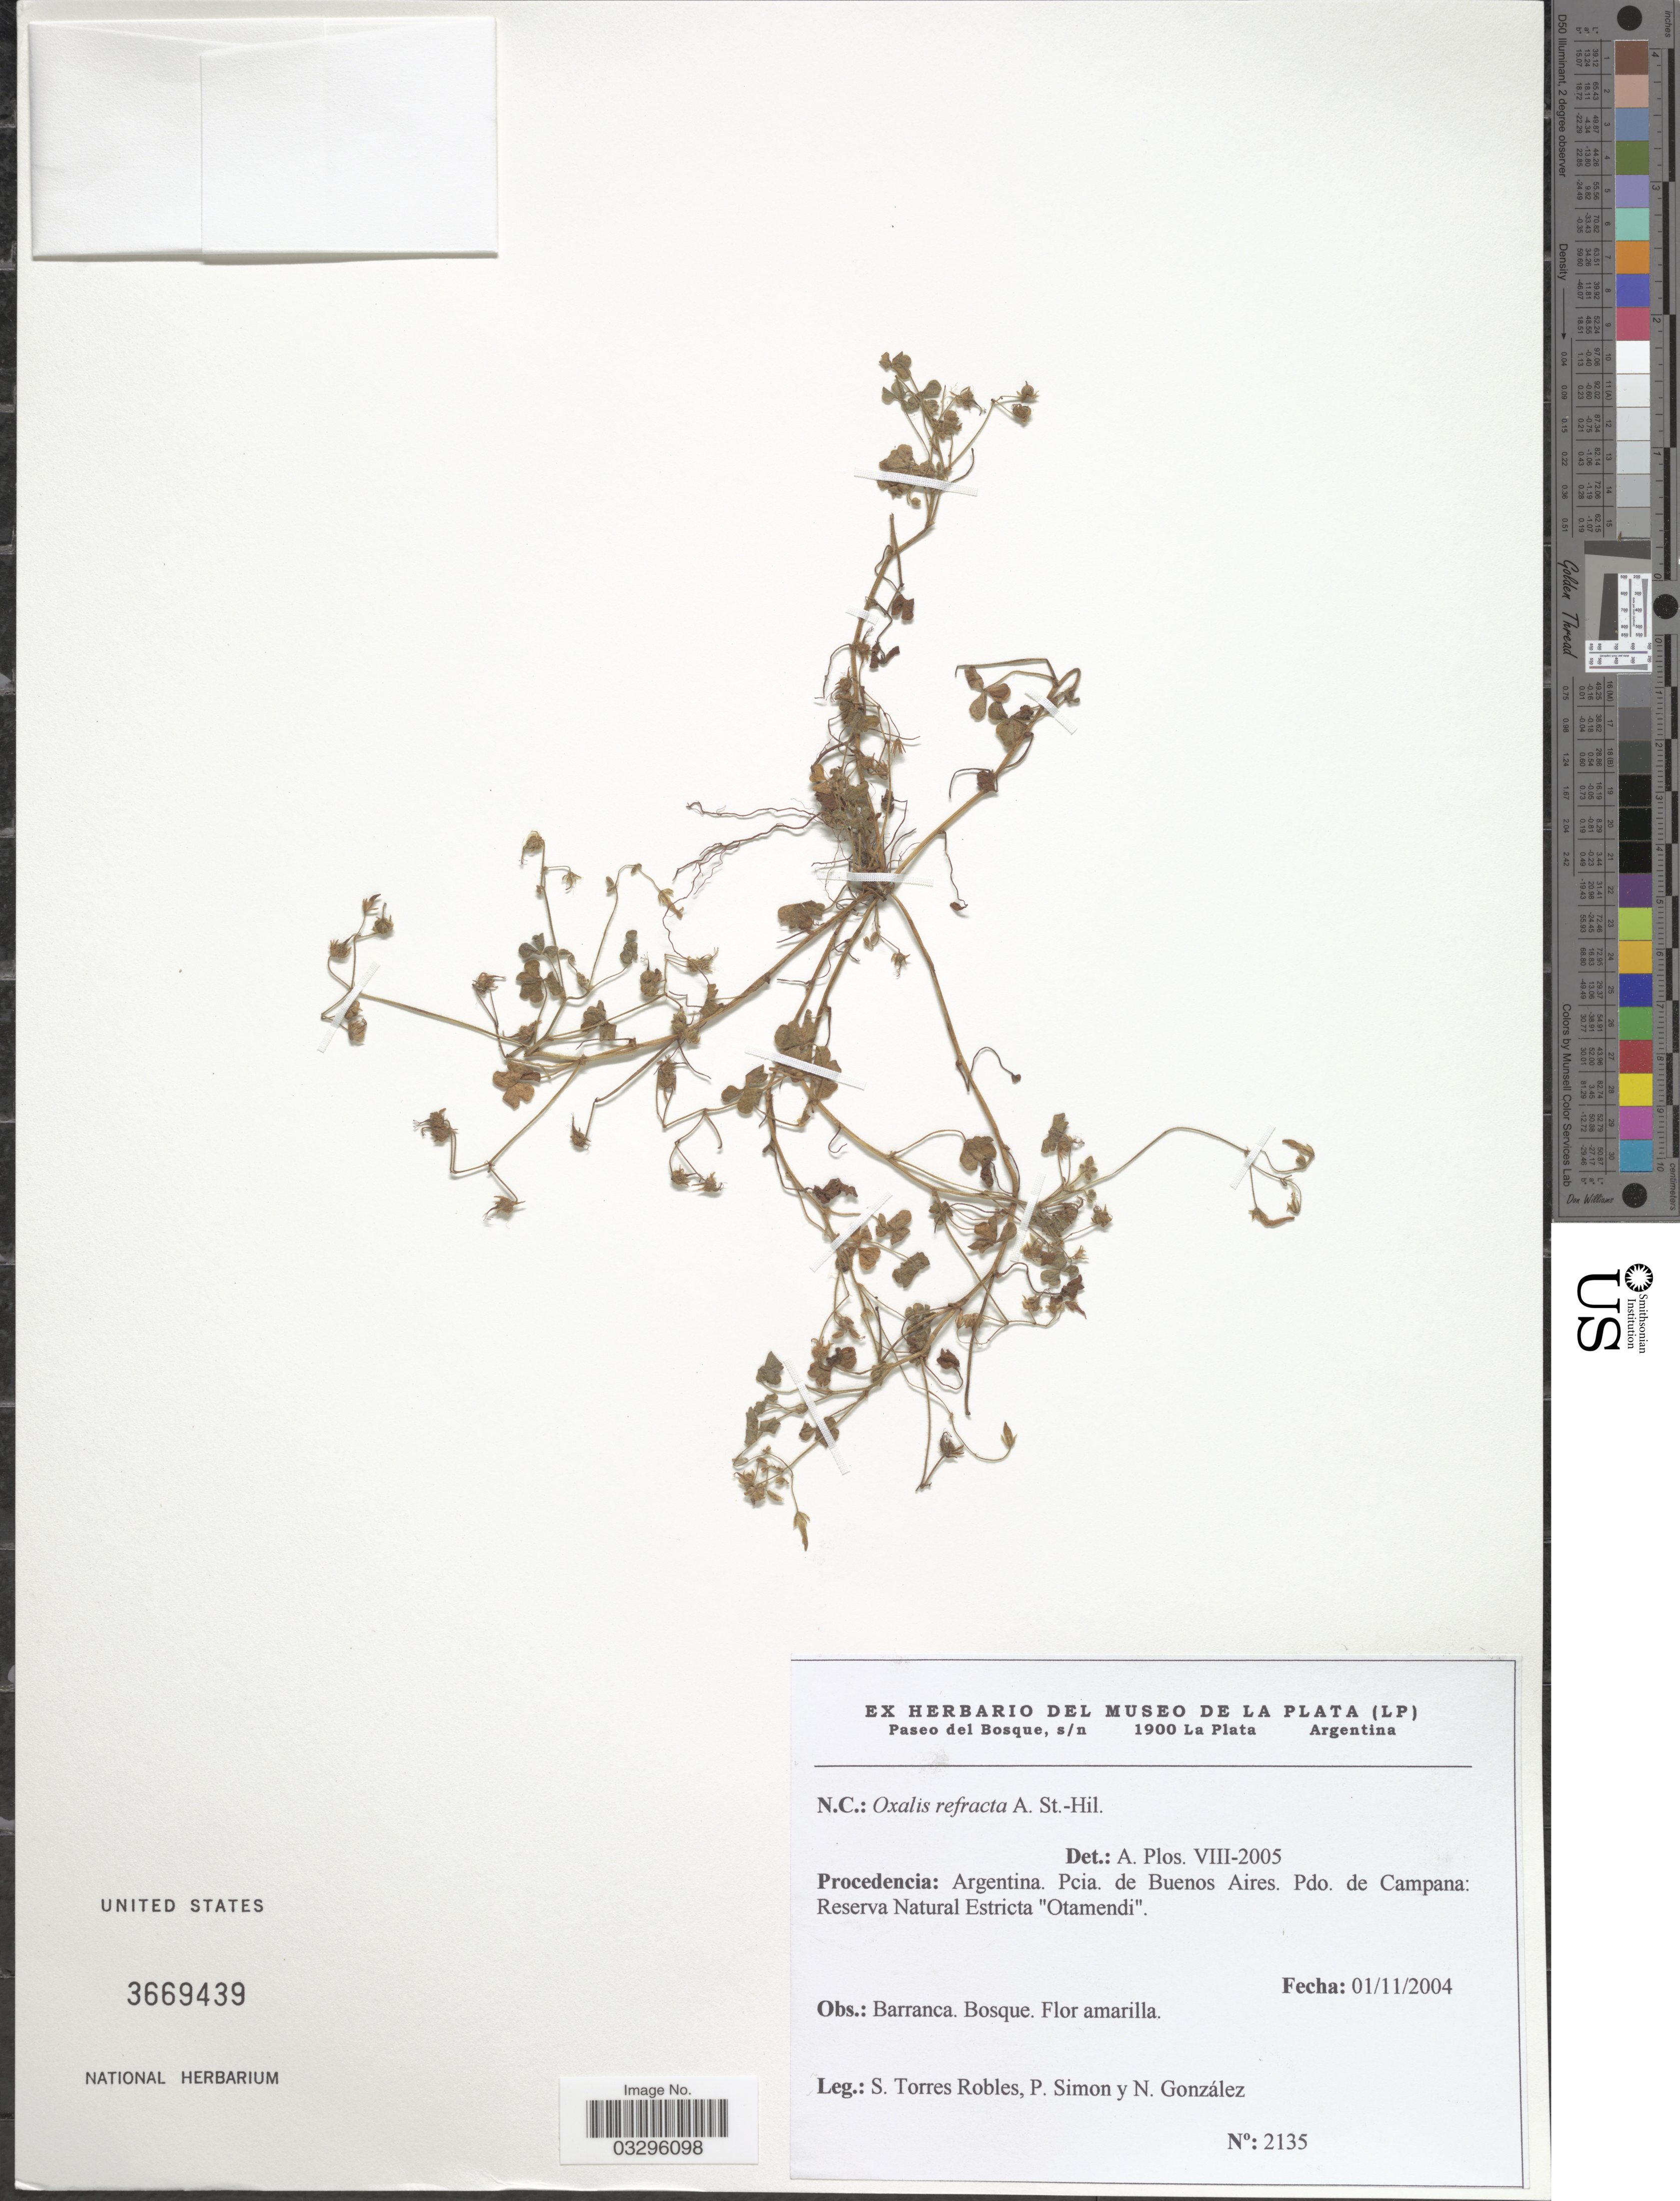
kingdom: Plantae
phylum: Tracheophyta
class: Magnoliopsida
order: Oxalidales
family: Oxalidaceae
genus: Oxalis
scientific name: Oxalis refracta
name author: A. St.-Hil.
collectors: S. Torres Robles, P. Simon & N. Gonzalez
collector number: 2135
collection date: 2004-11-01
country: Argentina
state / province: Buenos Aires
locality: Pcia. de Buenos Aires. Pdo. de Campana: Reserva Natural Estricta "Otamendi".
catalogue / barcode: US 3669439